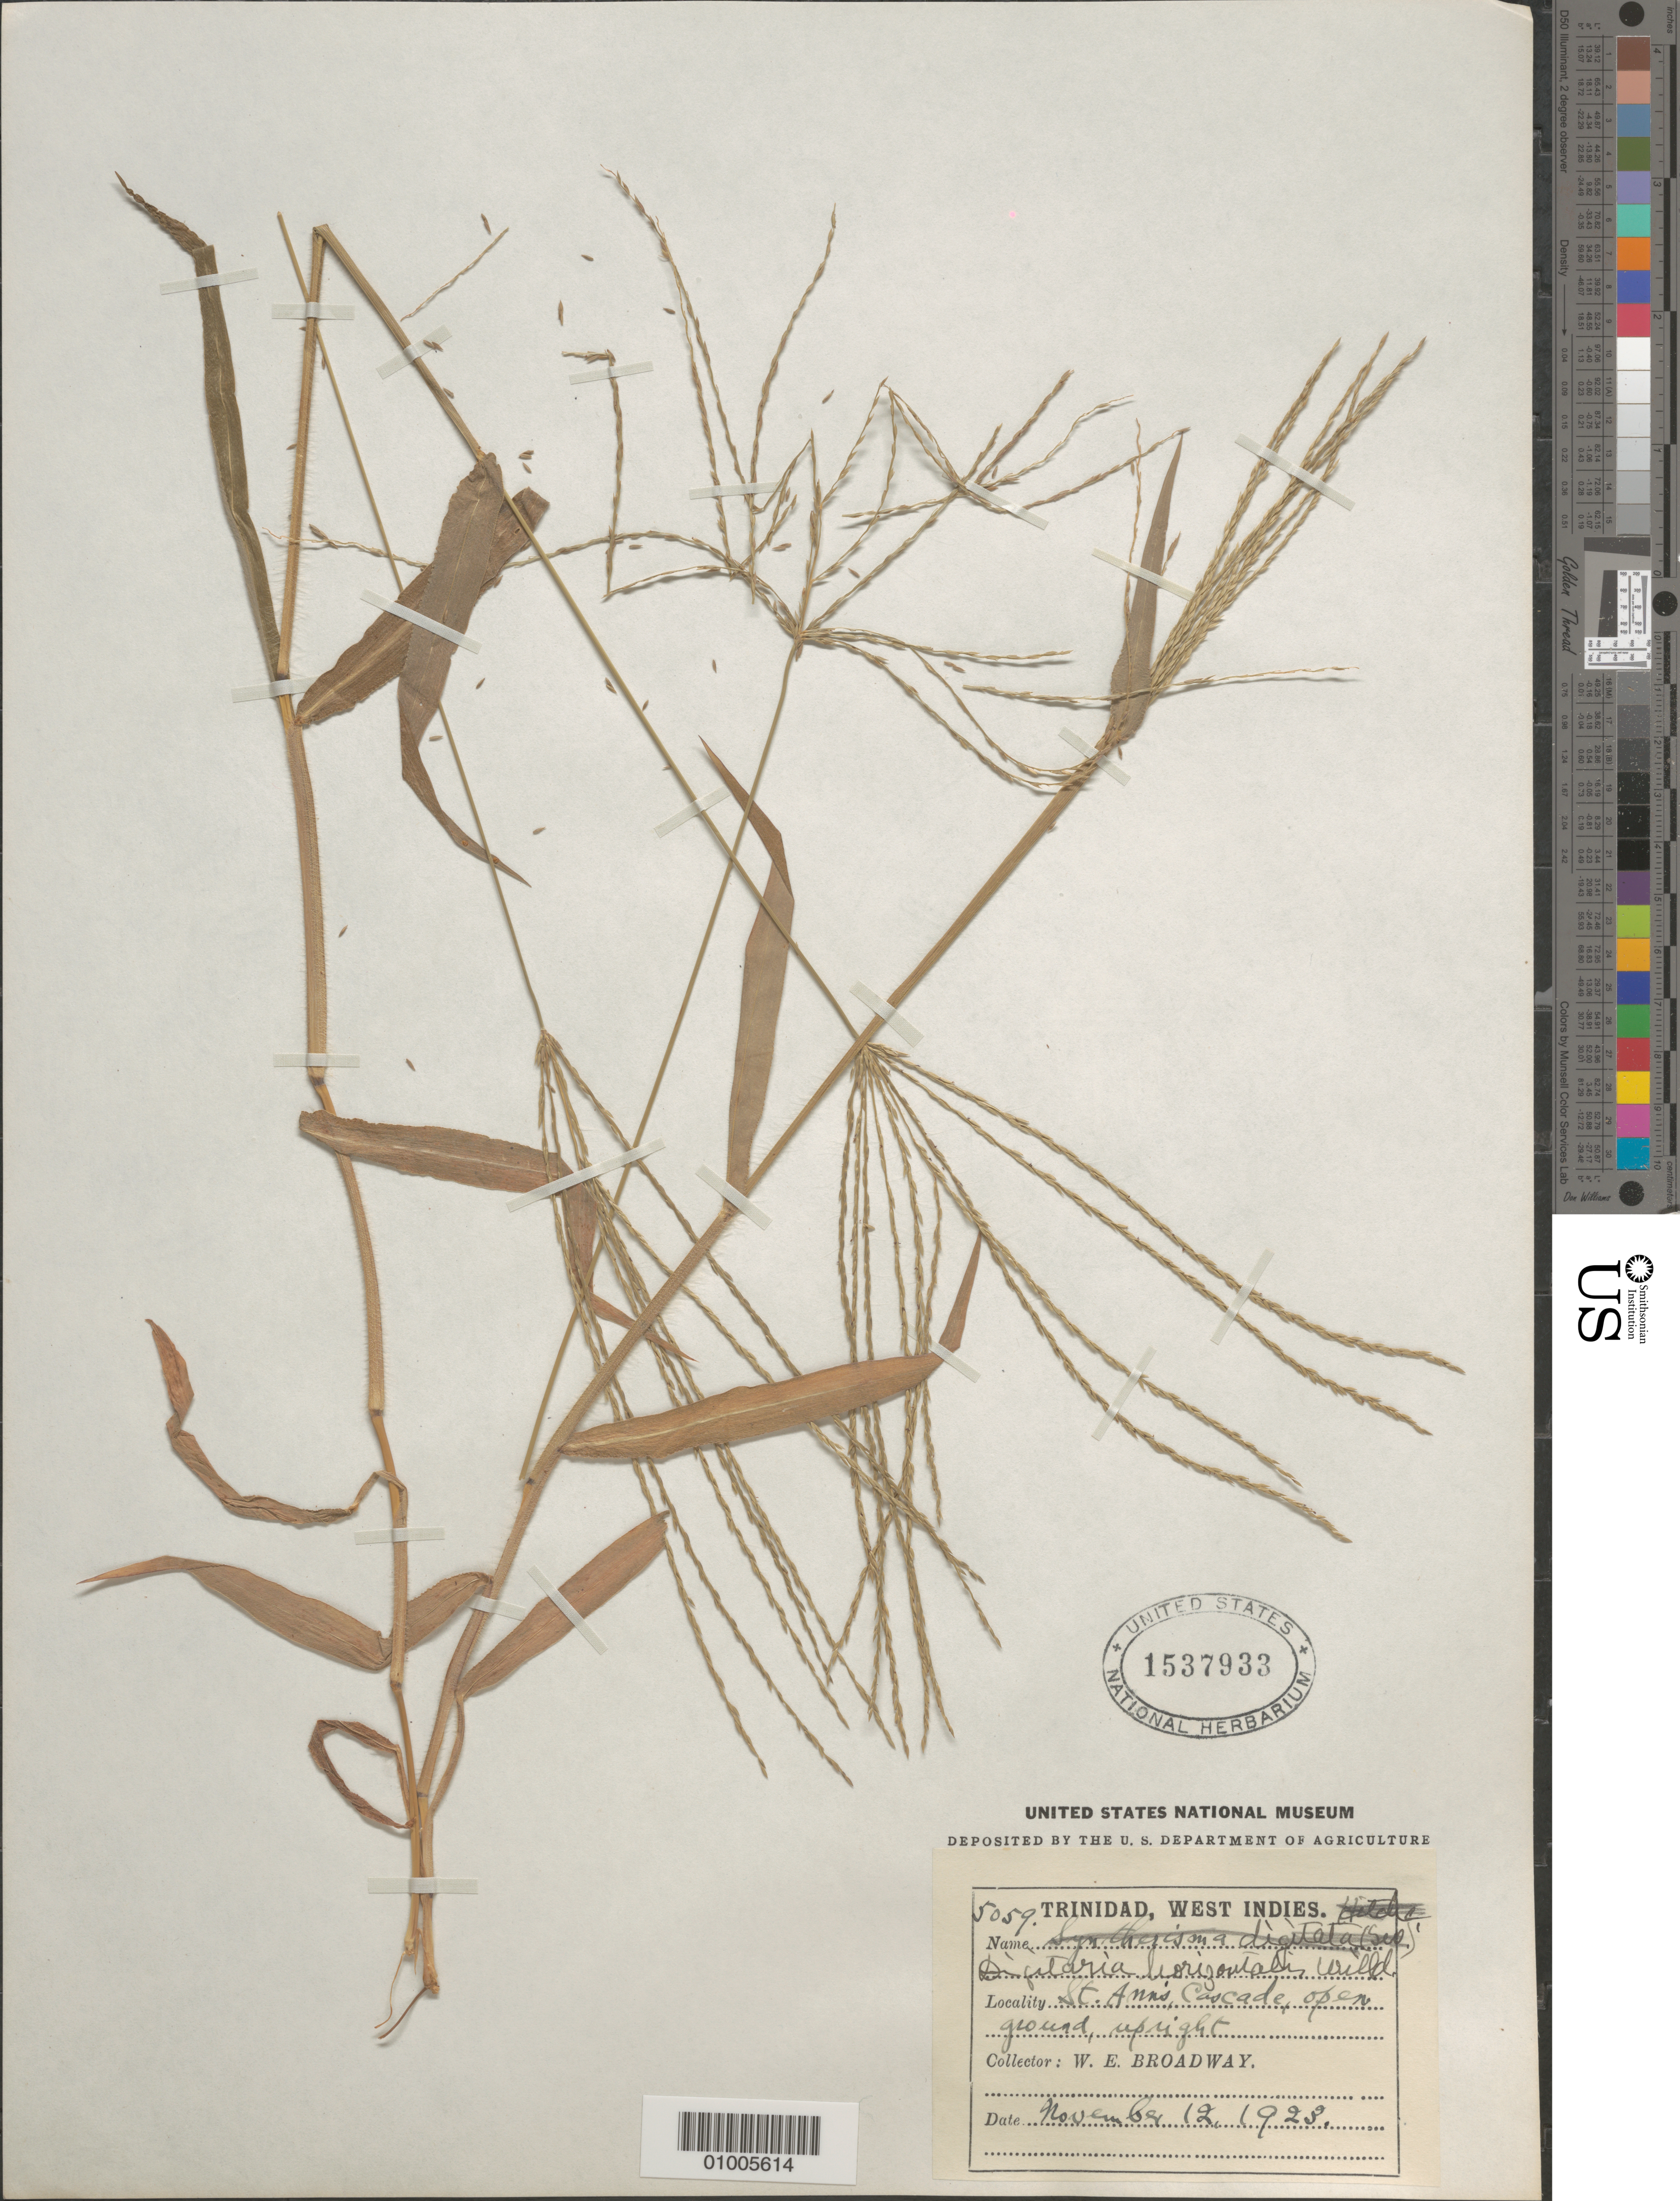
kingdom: Plantae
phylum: Tracheophyta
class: Liliopsida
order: Poales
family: Poaceae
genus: Digitaria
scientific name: Digitaria horizontalis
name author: Willd.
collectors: W. E. Broadway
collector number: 5059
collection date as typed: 12 Nov 1923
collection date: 1923-11-12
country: Trinidad and Tobago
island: Trinidad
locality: St. Ann's Cascade, open ground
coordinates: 0 N, 0 E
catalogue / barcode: US 1537933